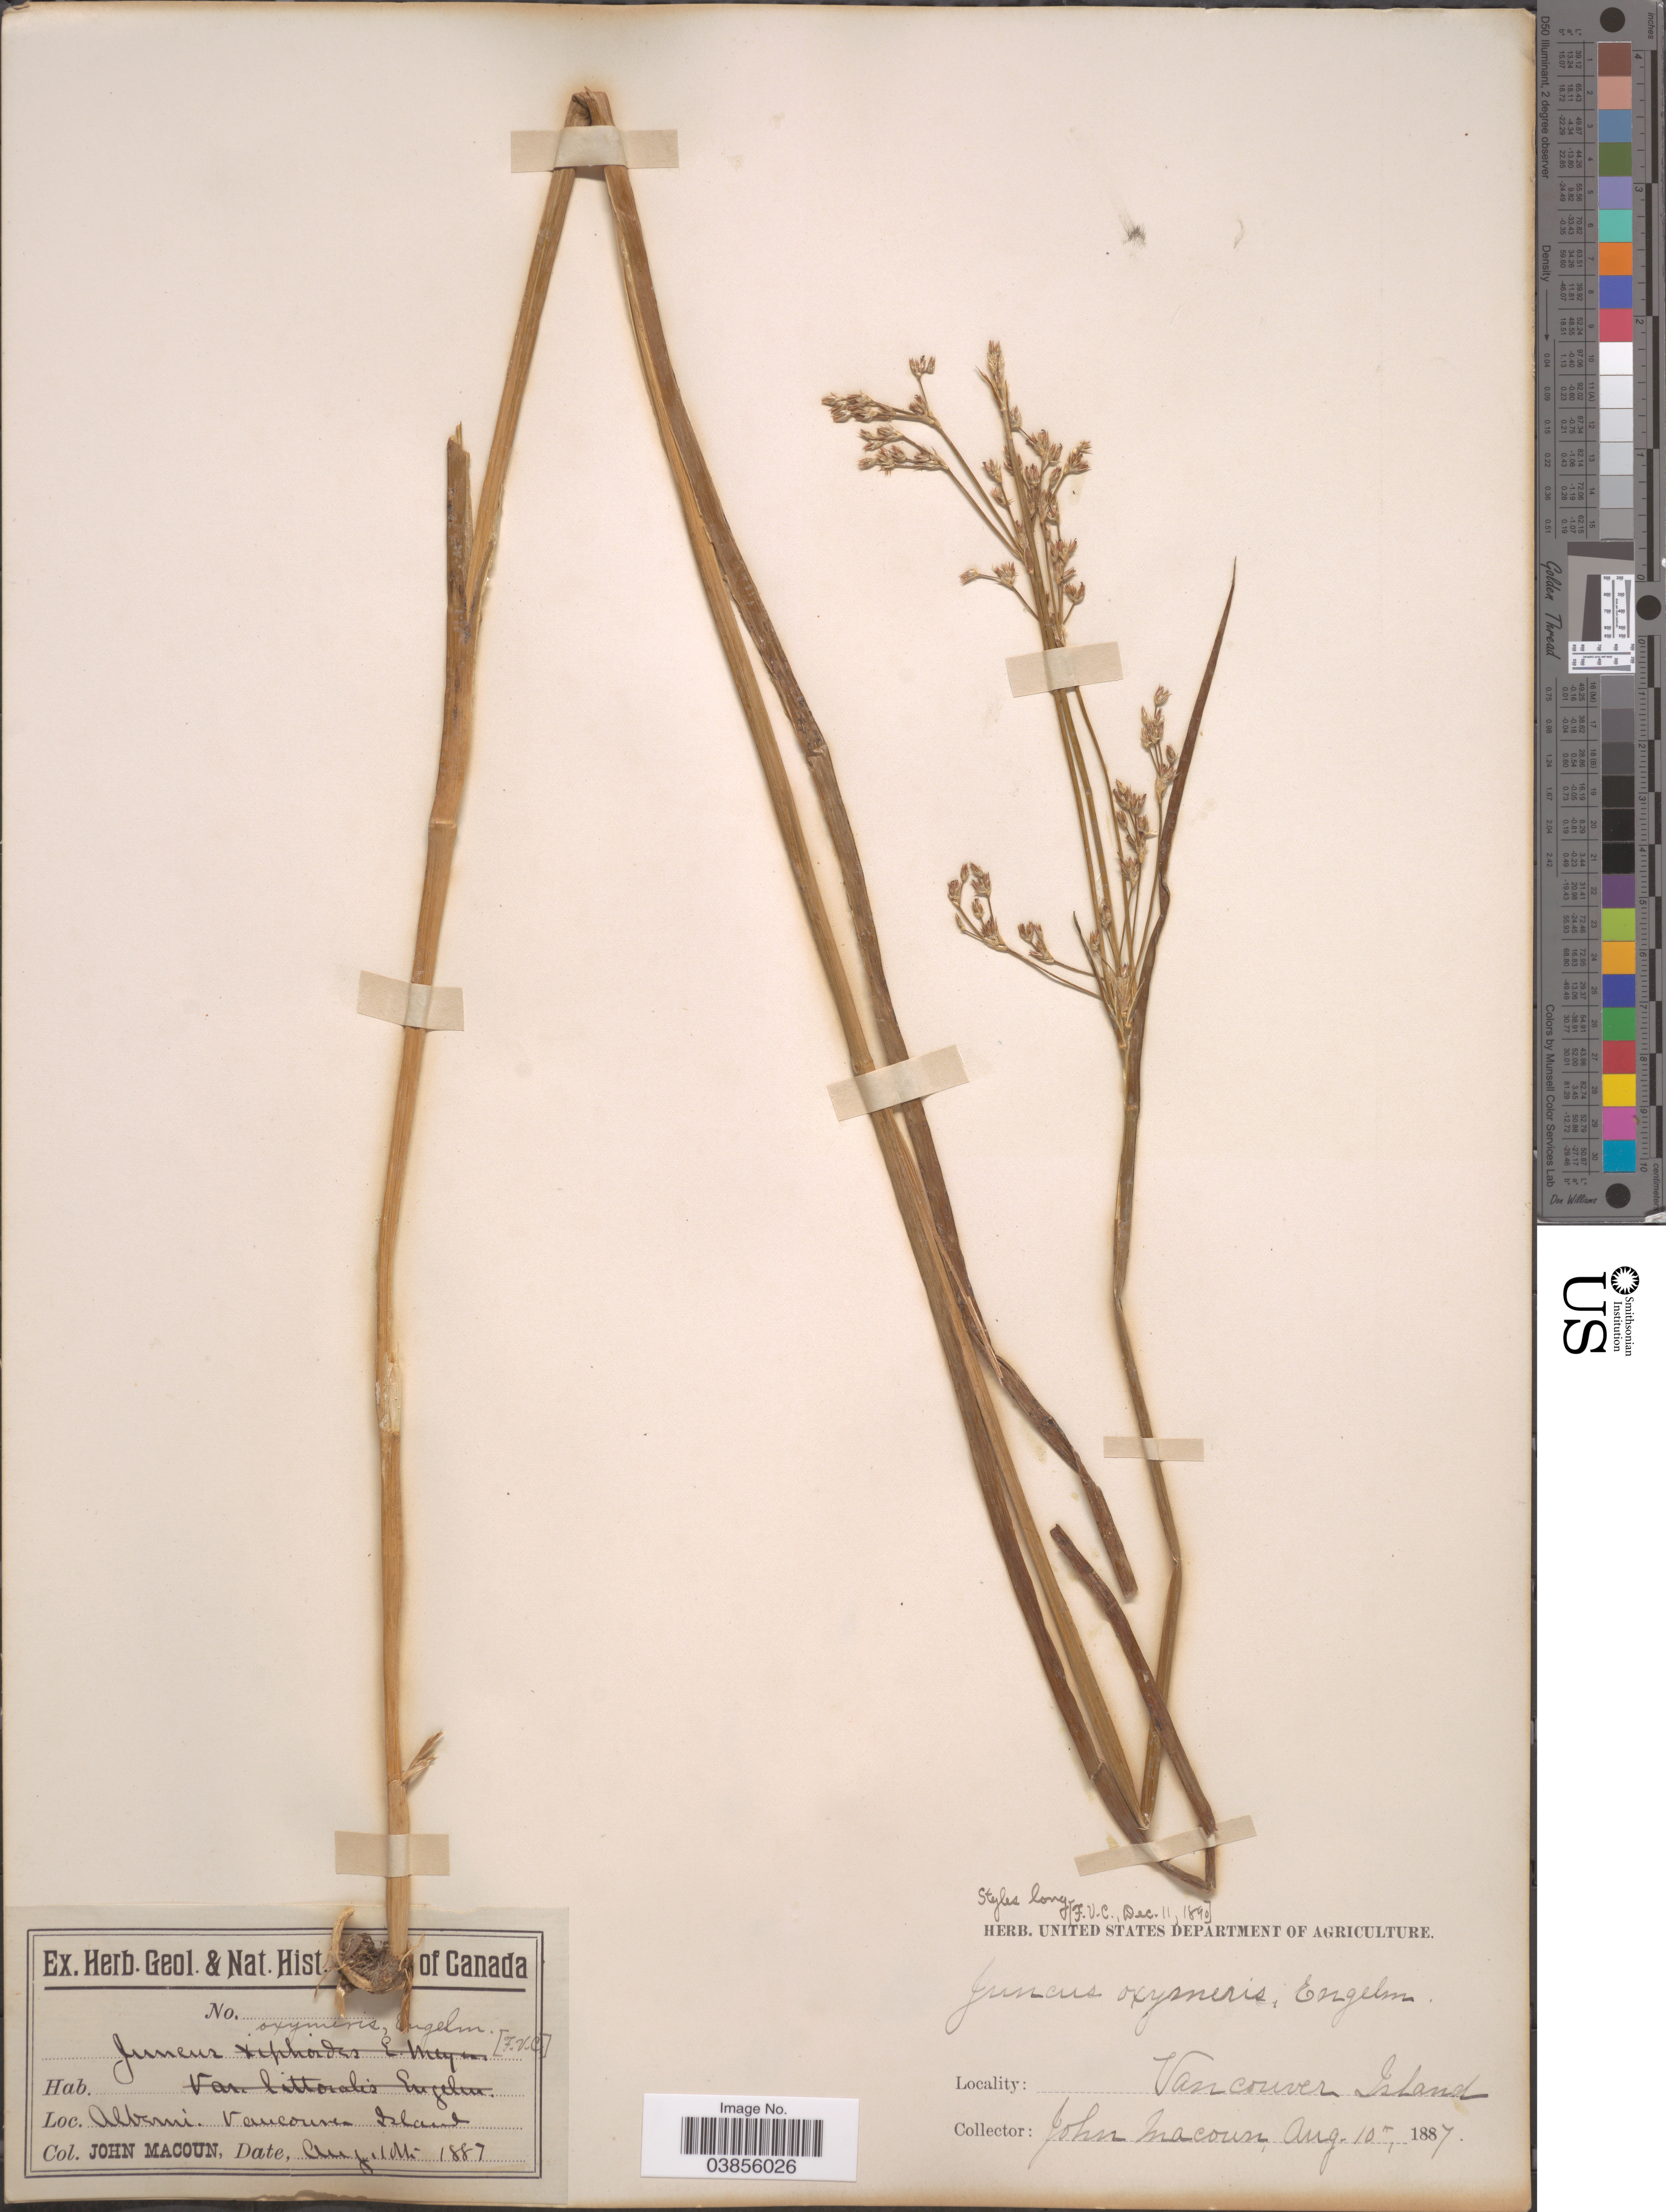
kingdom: Plantae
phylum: Tracheophyta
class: Liliopsida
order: Poales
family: Juncaceae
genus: Juncus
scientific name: Juncus oxymeris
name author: Engelm.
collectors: J. Macoun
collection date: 1887-08-10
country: Canada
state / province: British Columbia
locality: Alberni. Vancouver Island.